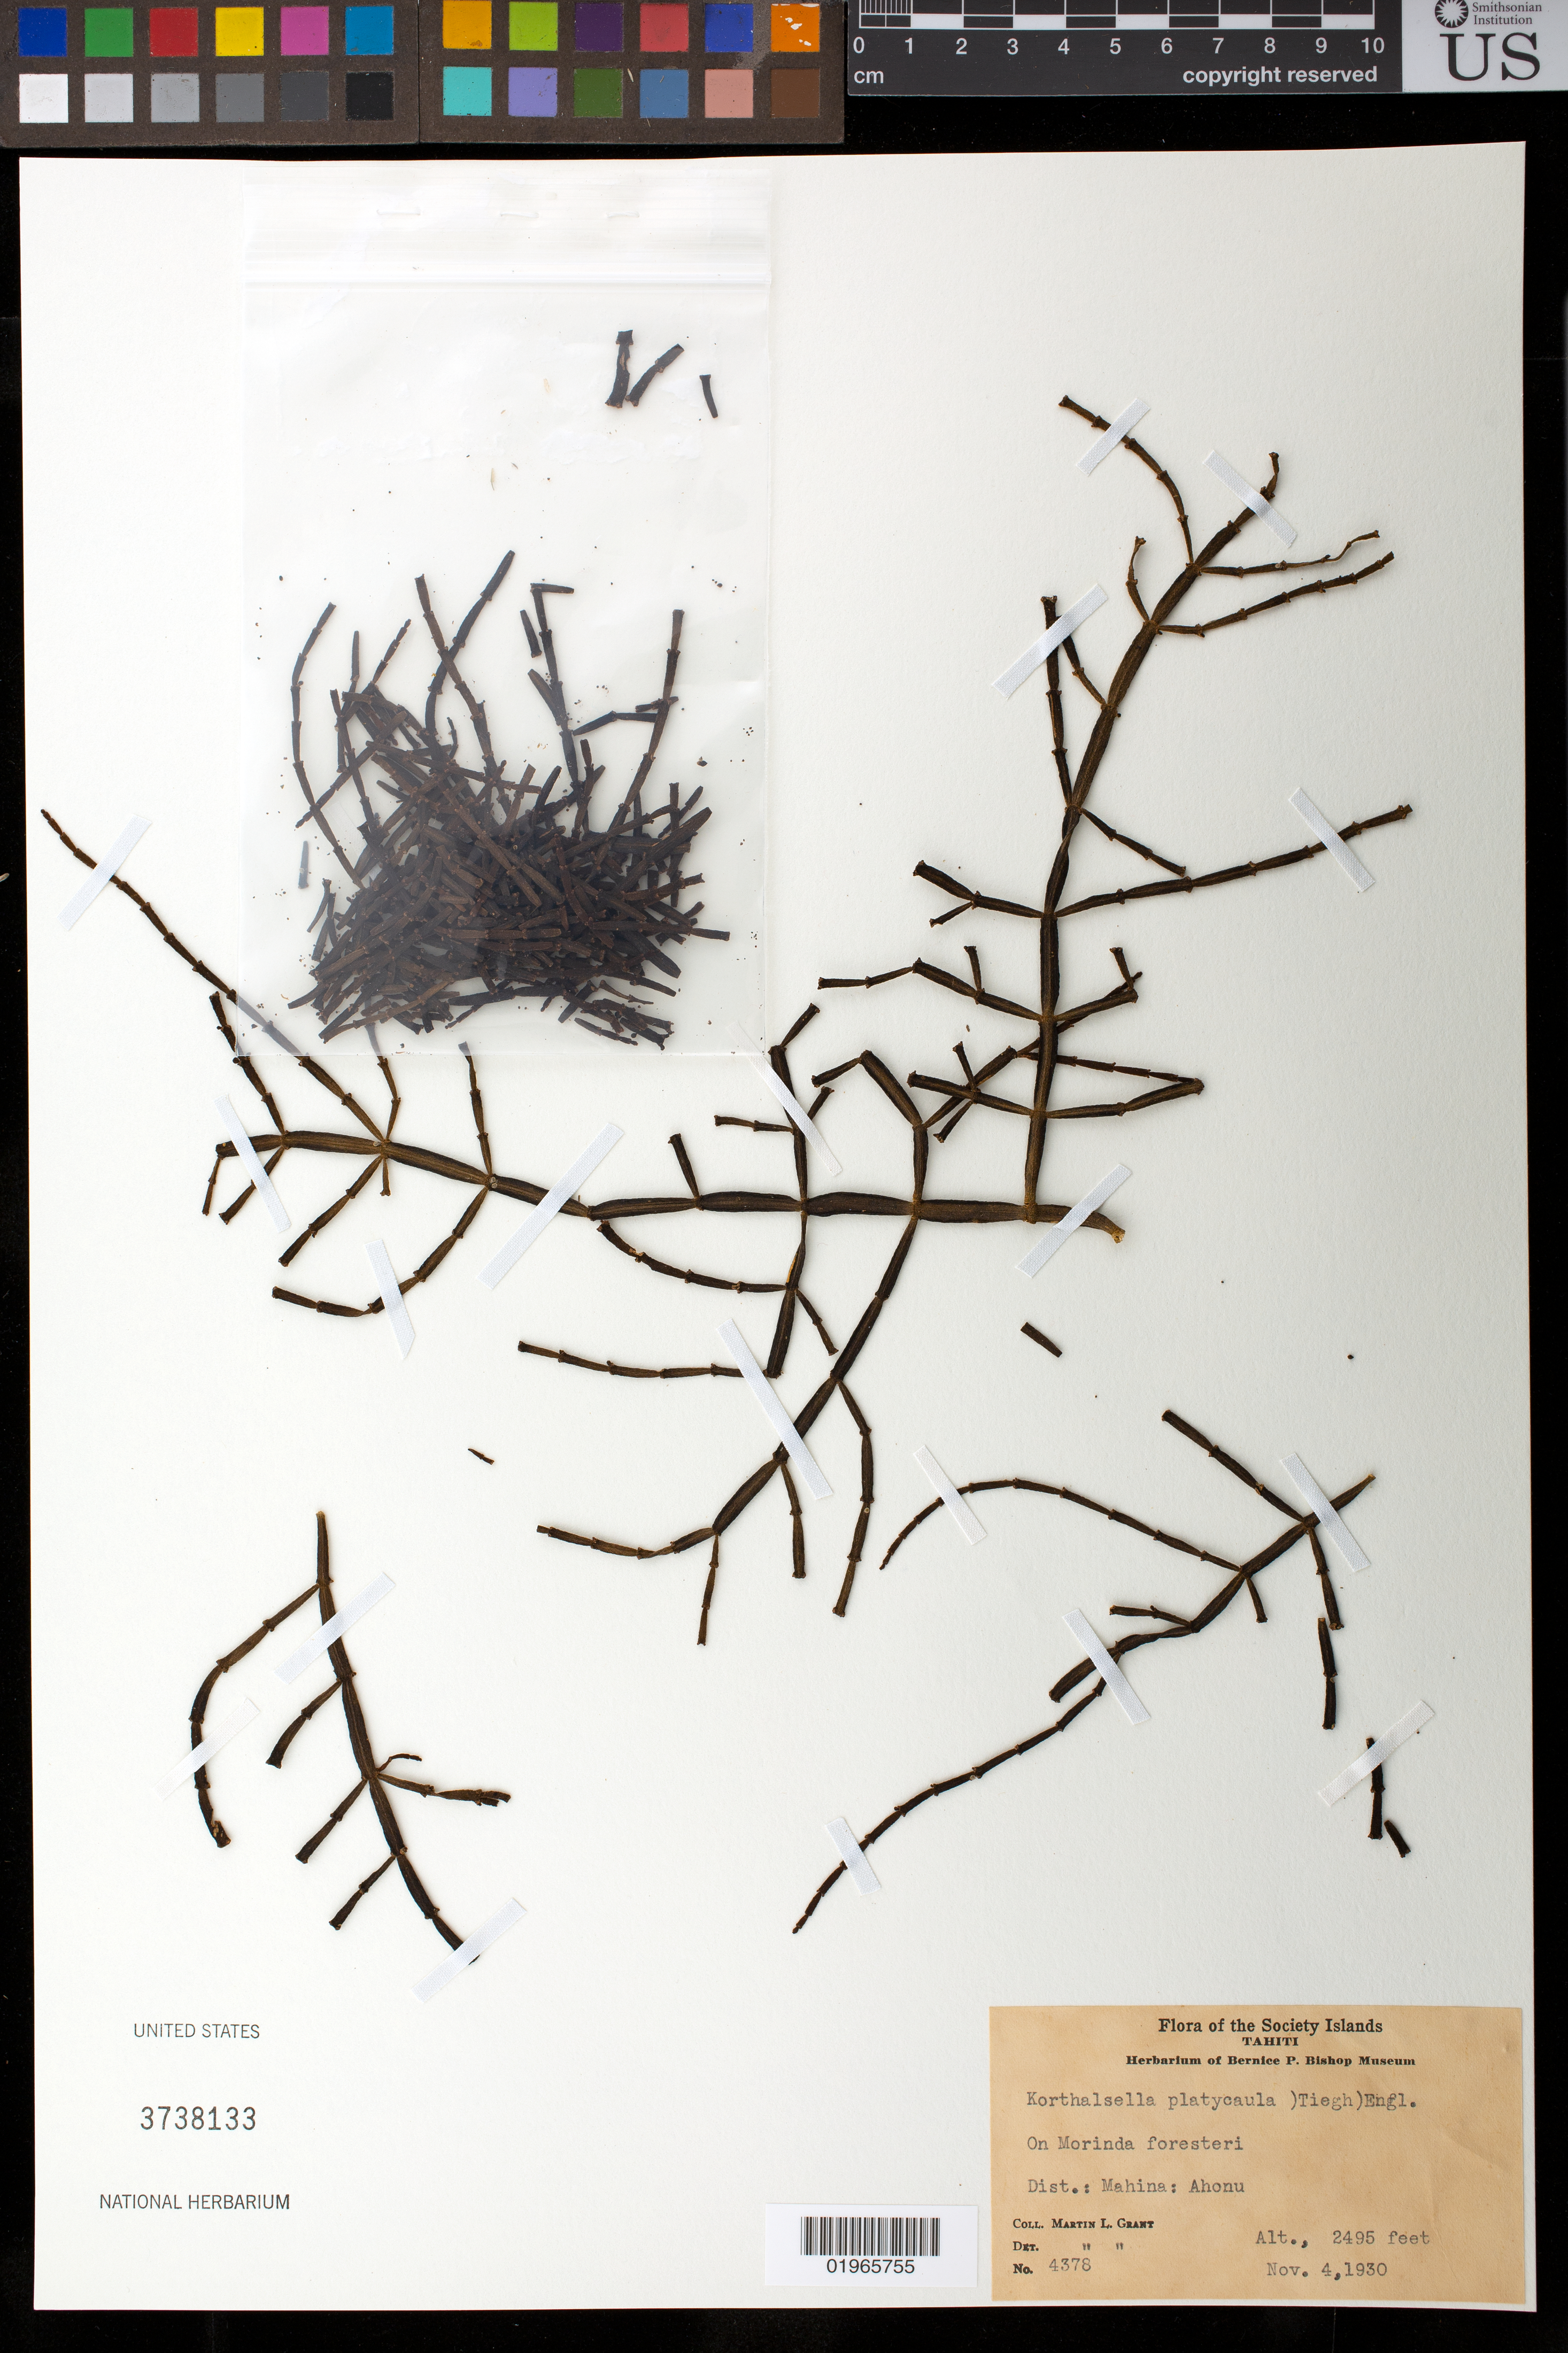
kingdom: Plantae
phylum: Tracheophyta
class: Magnoliopsida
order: Santalales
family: Viscaceae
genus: Korthalsella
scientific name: Korthalsella platycaula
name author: (Tiegh.) Engl.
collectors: M. L. Grant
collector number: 4378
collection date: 1930-11-04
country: French Polynesia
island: Tahiti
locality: Tahiti. Society Islands. Dist.: Mahina: Ahonu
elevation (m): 760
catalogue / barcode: US 3738133